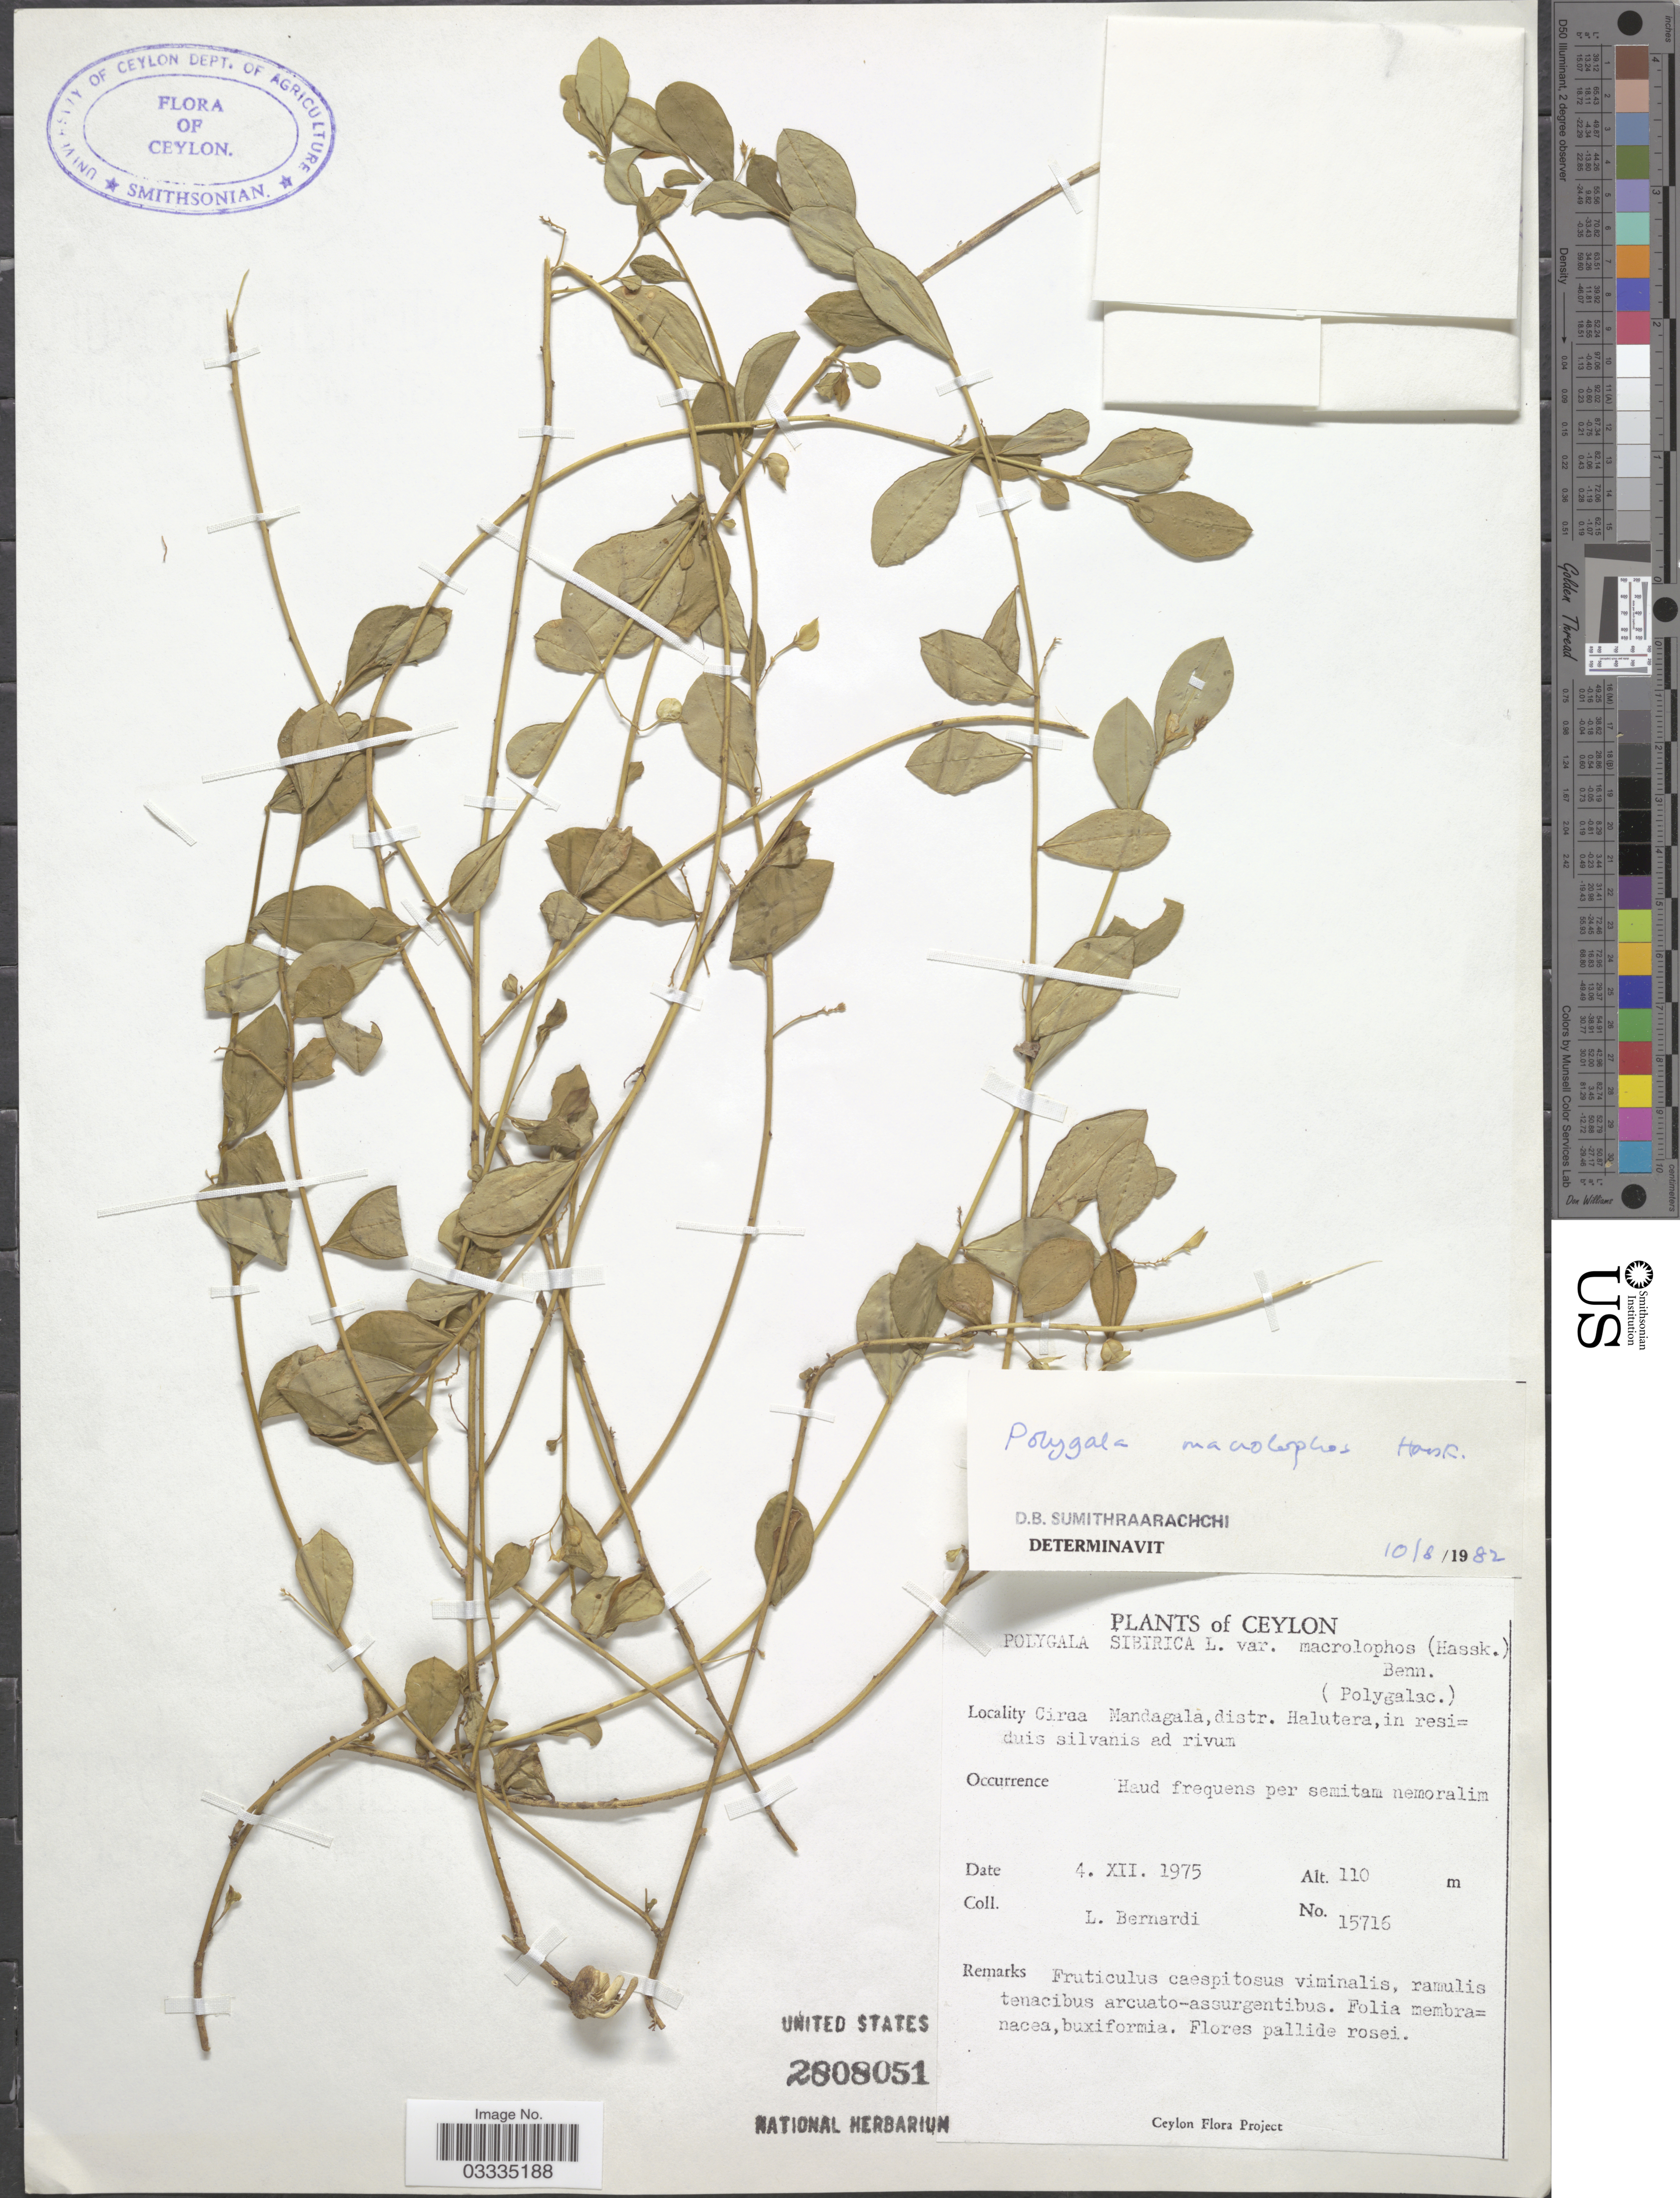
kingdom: Plantae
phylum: Tracheophyta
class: Magnoliopsida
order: Fabales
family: Polygalaceae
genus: Polygala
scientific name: Polygala macrolophos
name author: Hassk.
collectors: L. Bernardi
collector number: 15716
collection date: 1975-12-04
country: Sri Lanka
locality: Ceylon. Circa Mandagala distr. Halutera, in residuis silvanis ad rivum.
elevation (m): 110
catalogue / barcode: US 2808051